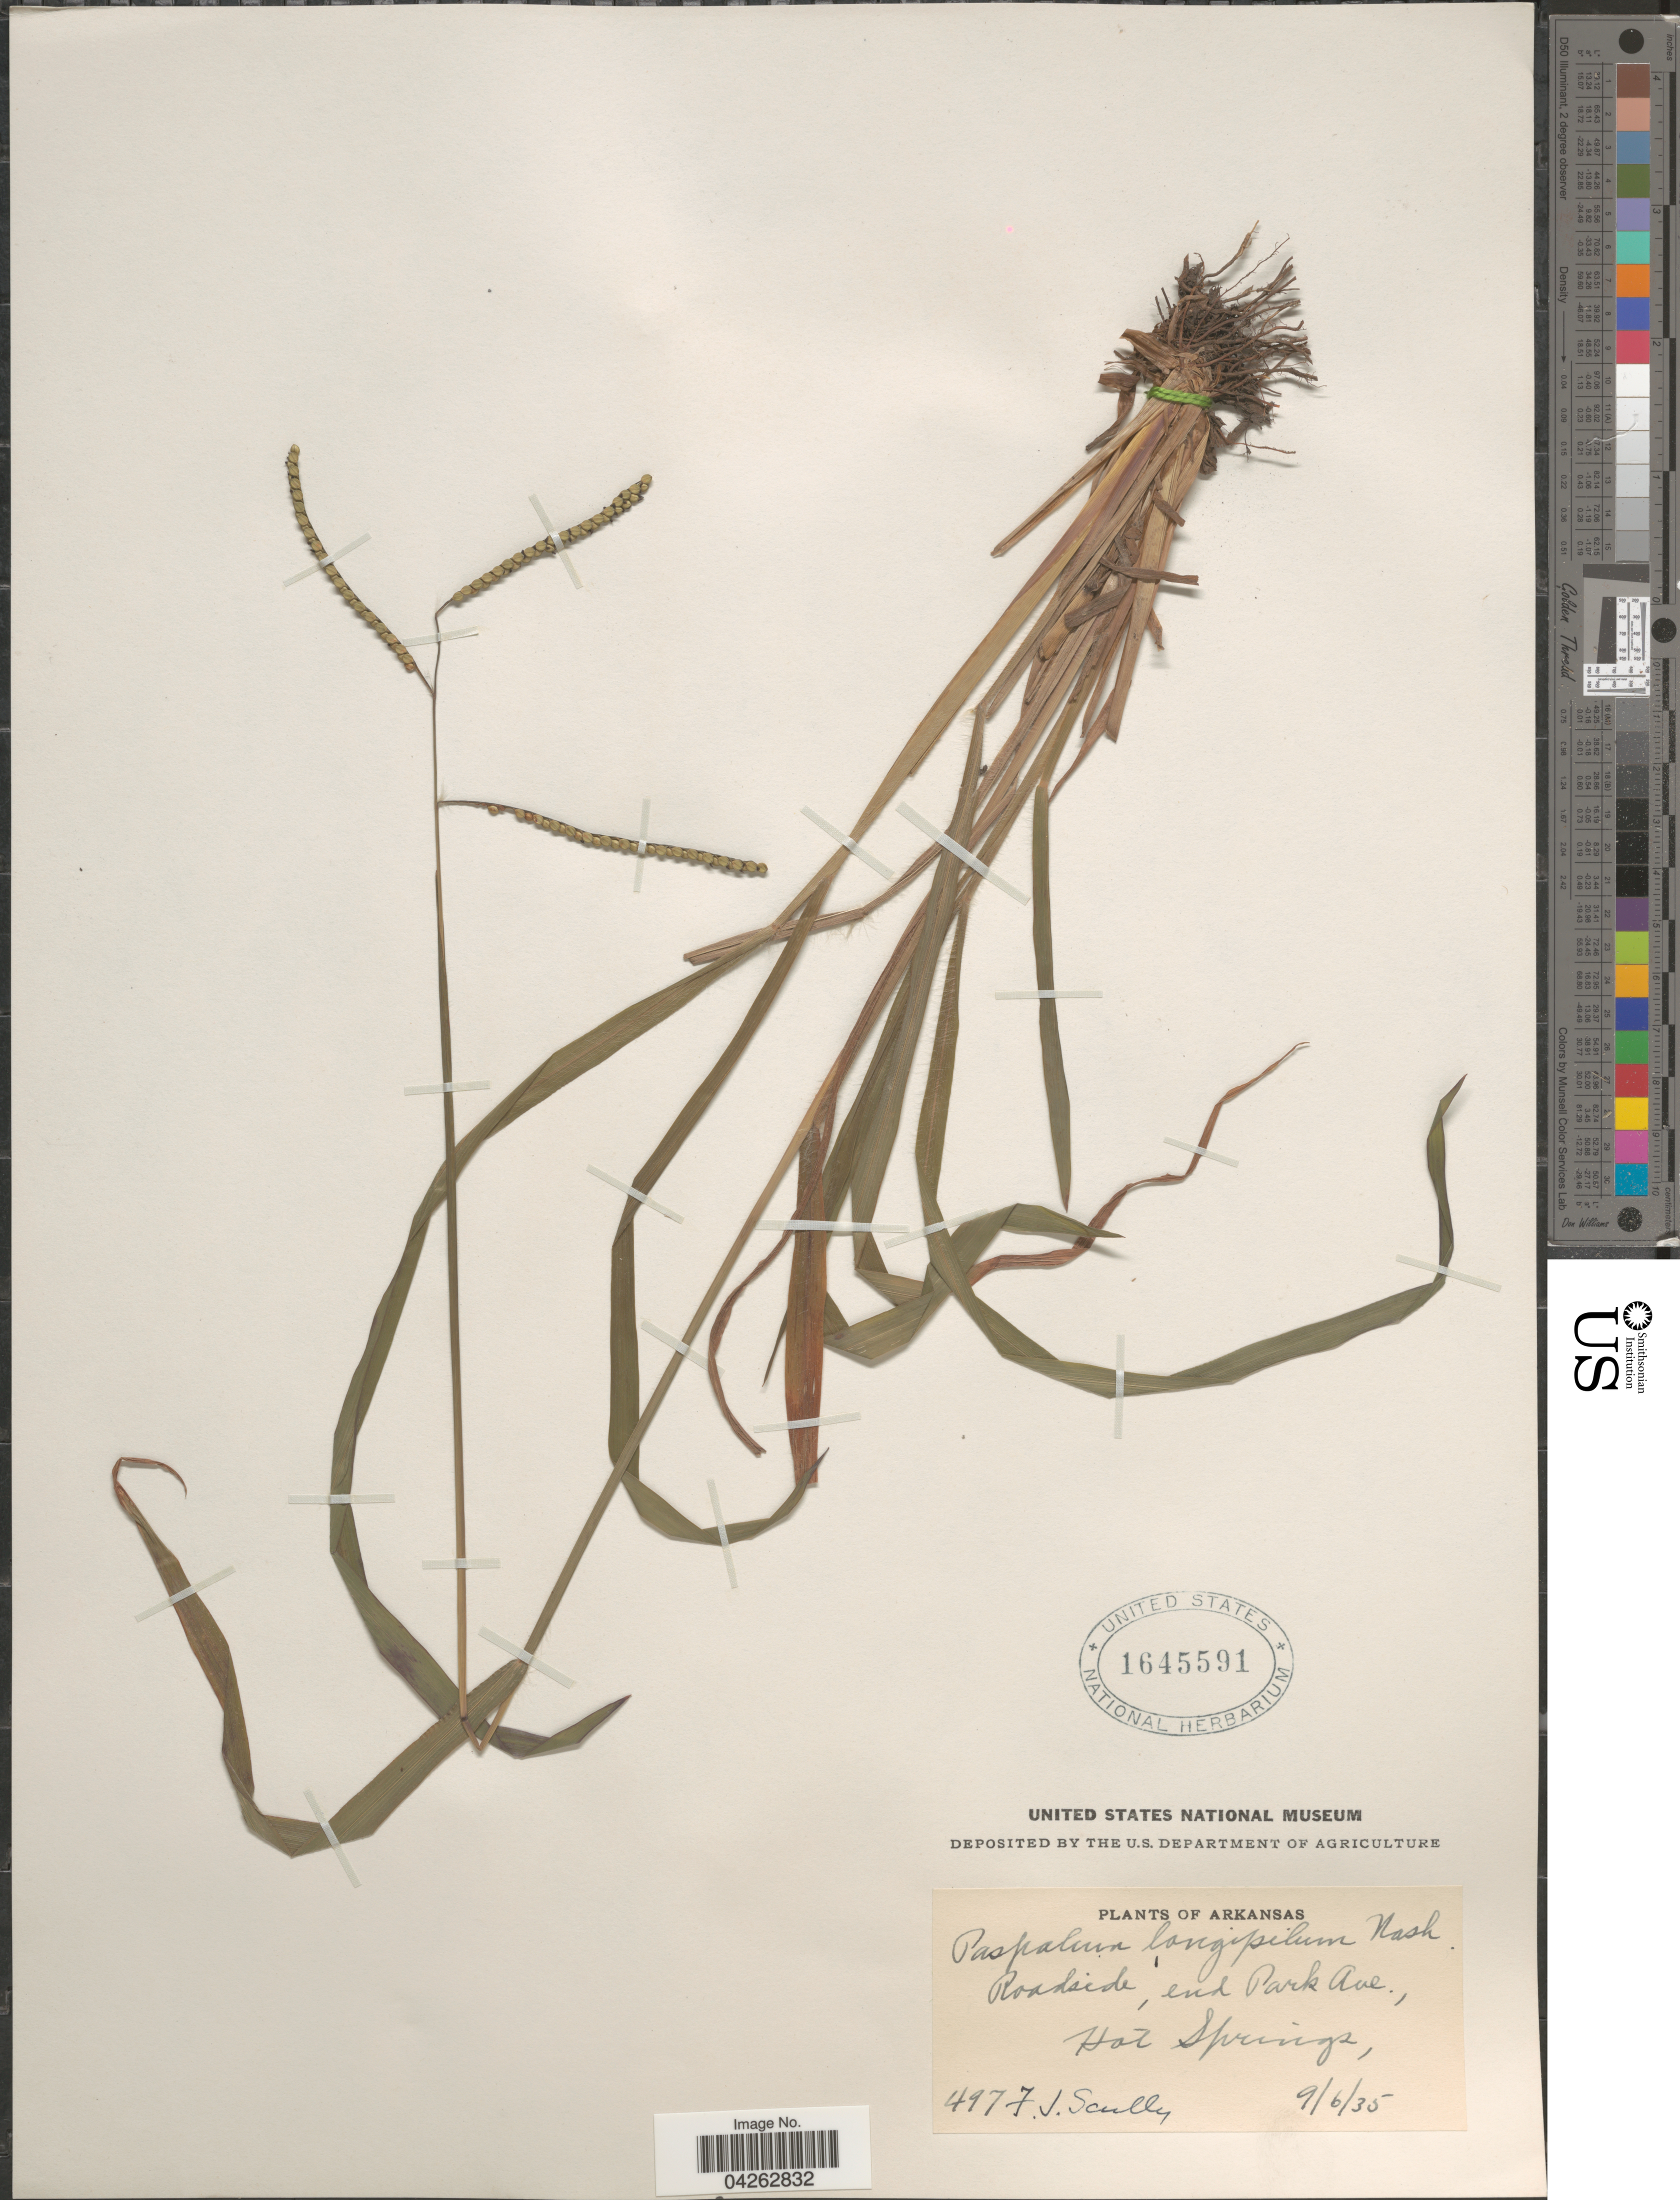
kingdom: Plantae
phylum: Tracheophyta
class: Liliopsida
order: Poales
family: Poaceae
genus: Paspalum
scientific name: Paspalum longipilum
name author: Nash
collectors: F. Scully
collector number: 497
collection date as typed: Transcribed d/m/y: 6/9/35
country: United States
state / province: Arkansas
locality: Roadside, end Park Ave., Hot Springs.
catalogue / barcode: US 1645591